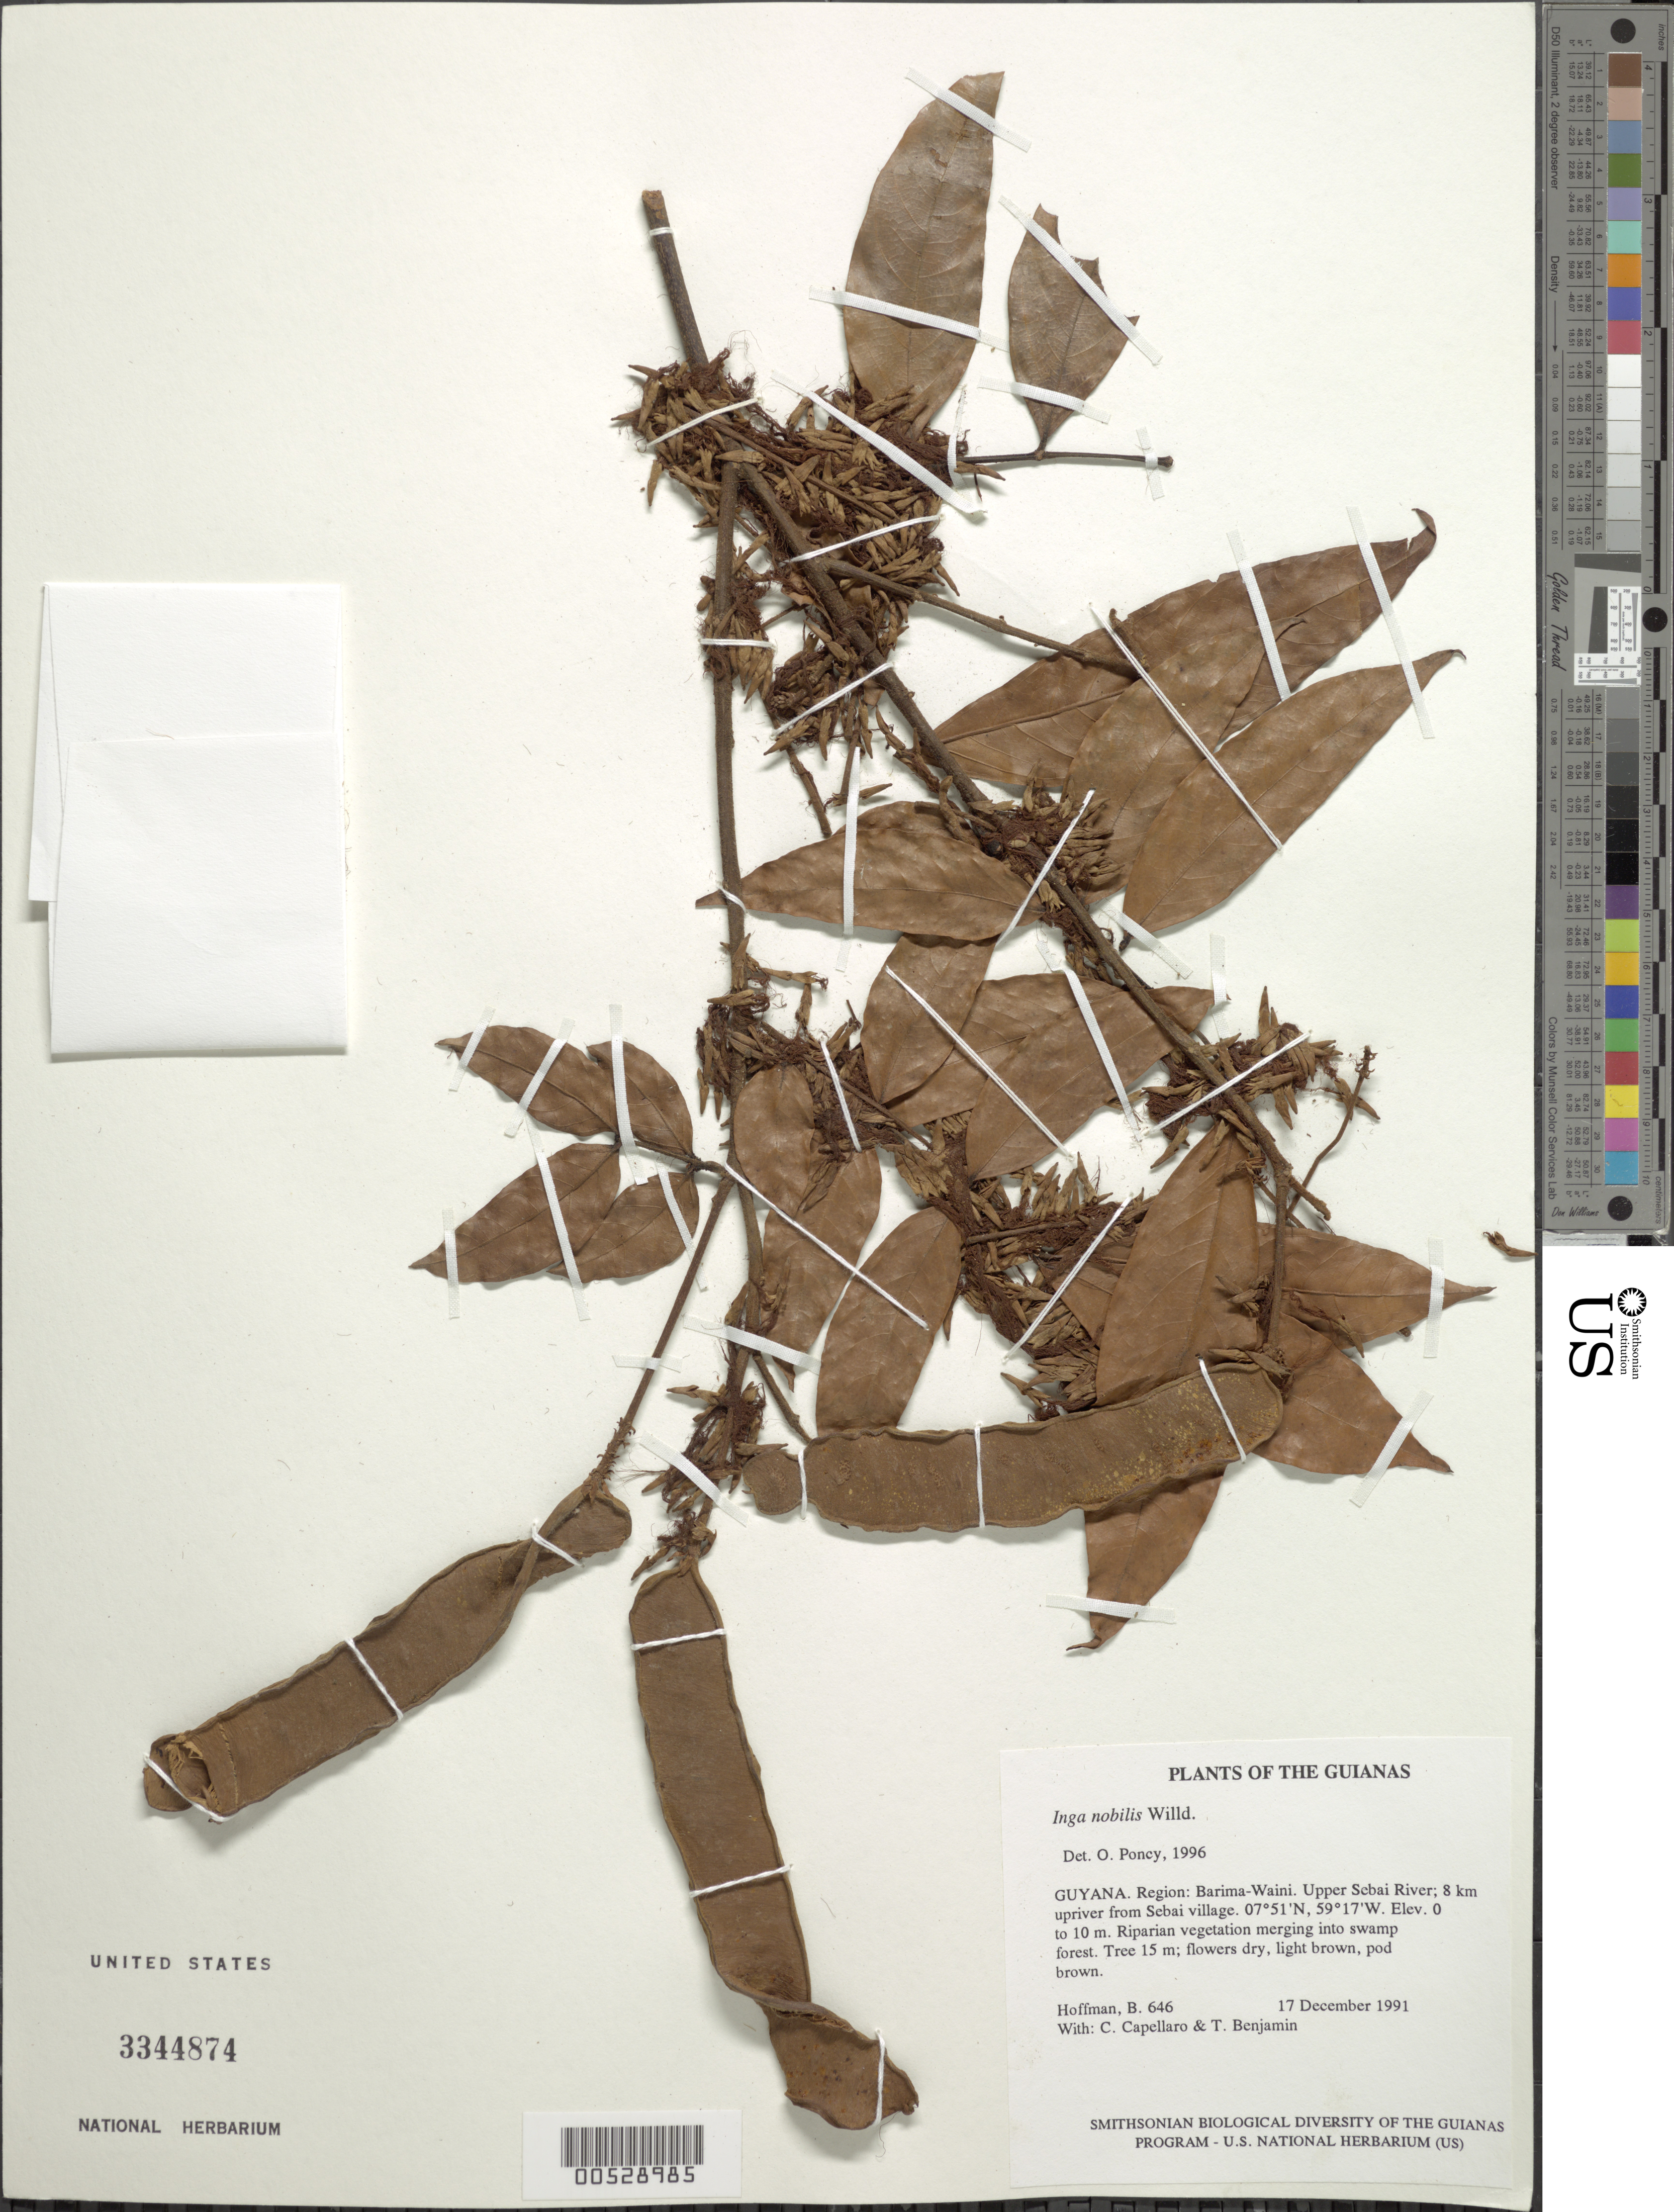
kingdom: Plantae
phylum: Tracheophyta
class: Magnoliopsida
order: Fabales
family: Fabaceae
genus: Inga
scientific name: Inga nobilis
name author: Willd.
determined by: Poncy, O.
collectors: B. Hoffman, C. Capellaro & T. Benjamin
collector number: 646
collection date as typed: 17 December 1991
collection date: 1991-12-17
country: Guyana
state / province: Barima-Waini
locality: Upper Sebai River; 8 km upriver from Sebai Village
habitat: Riparian vegetation merging into swamp forest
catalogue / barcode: US 3344874